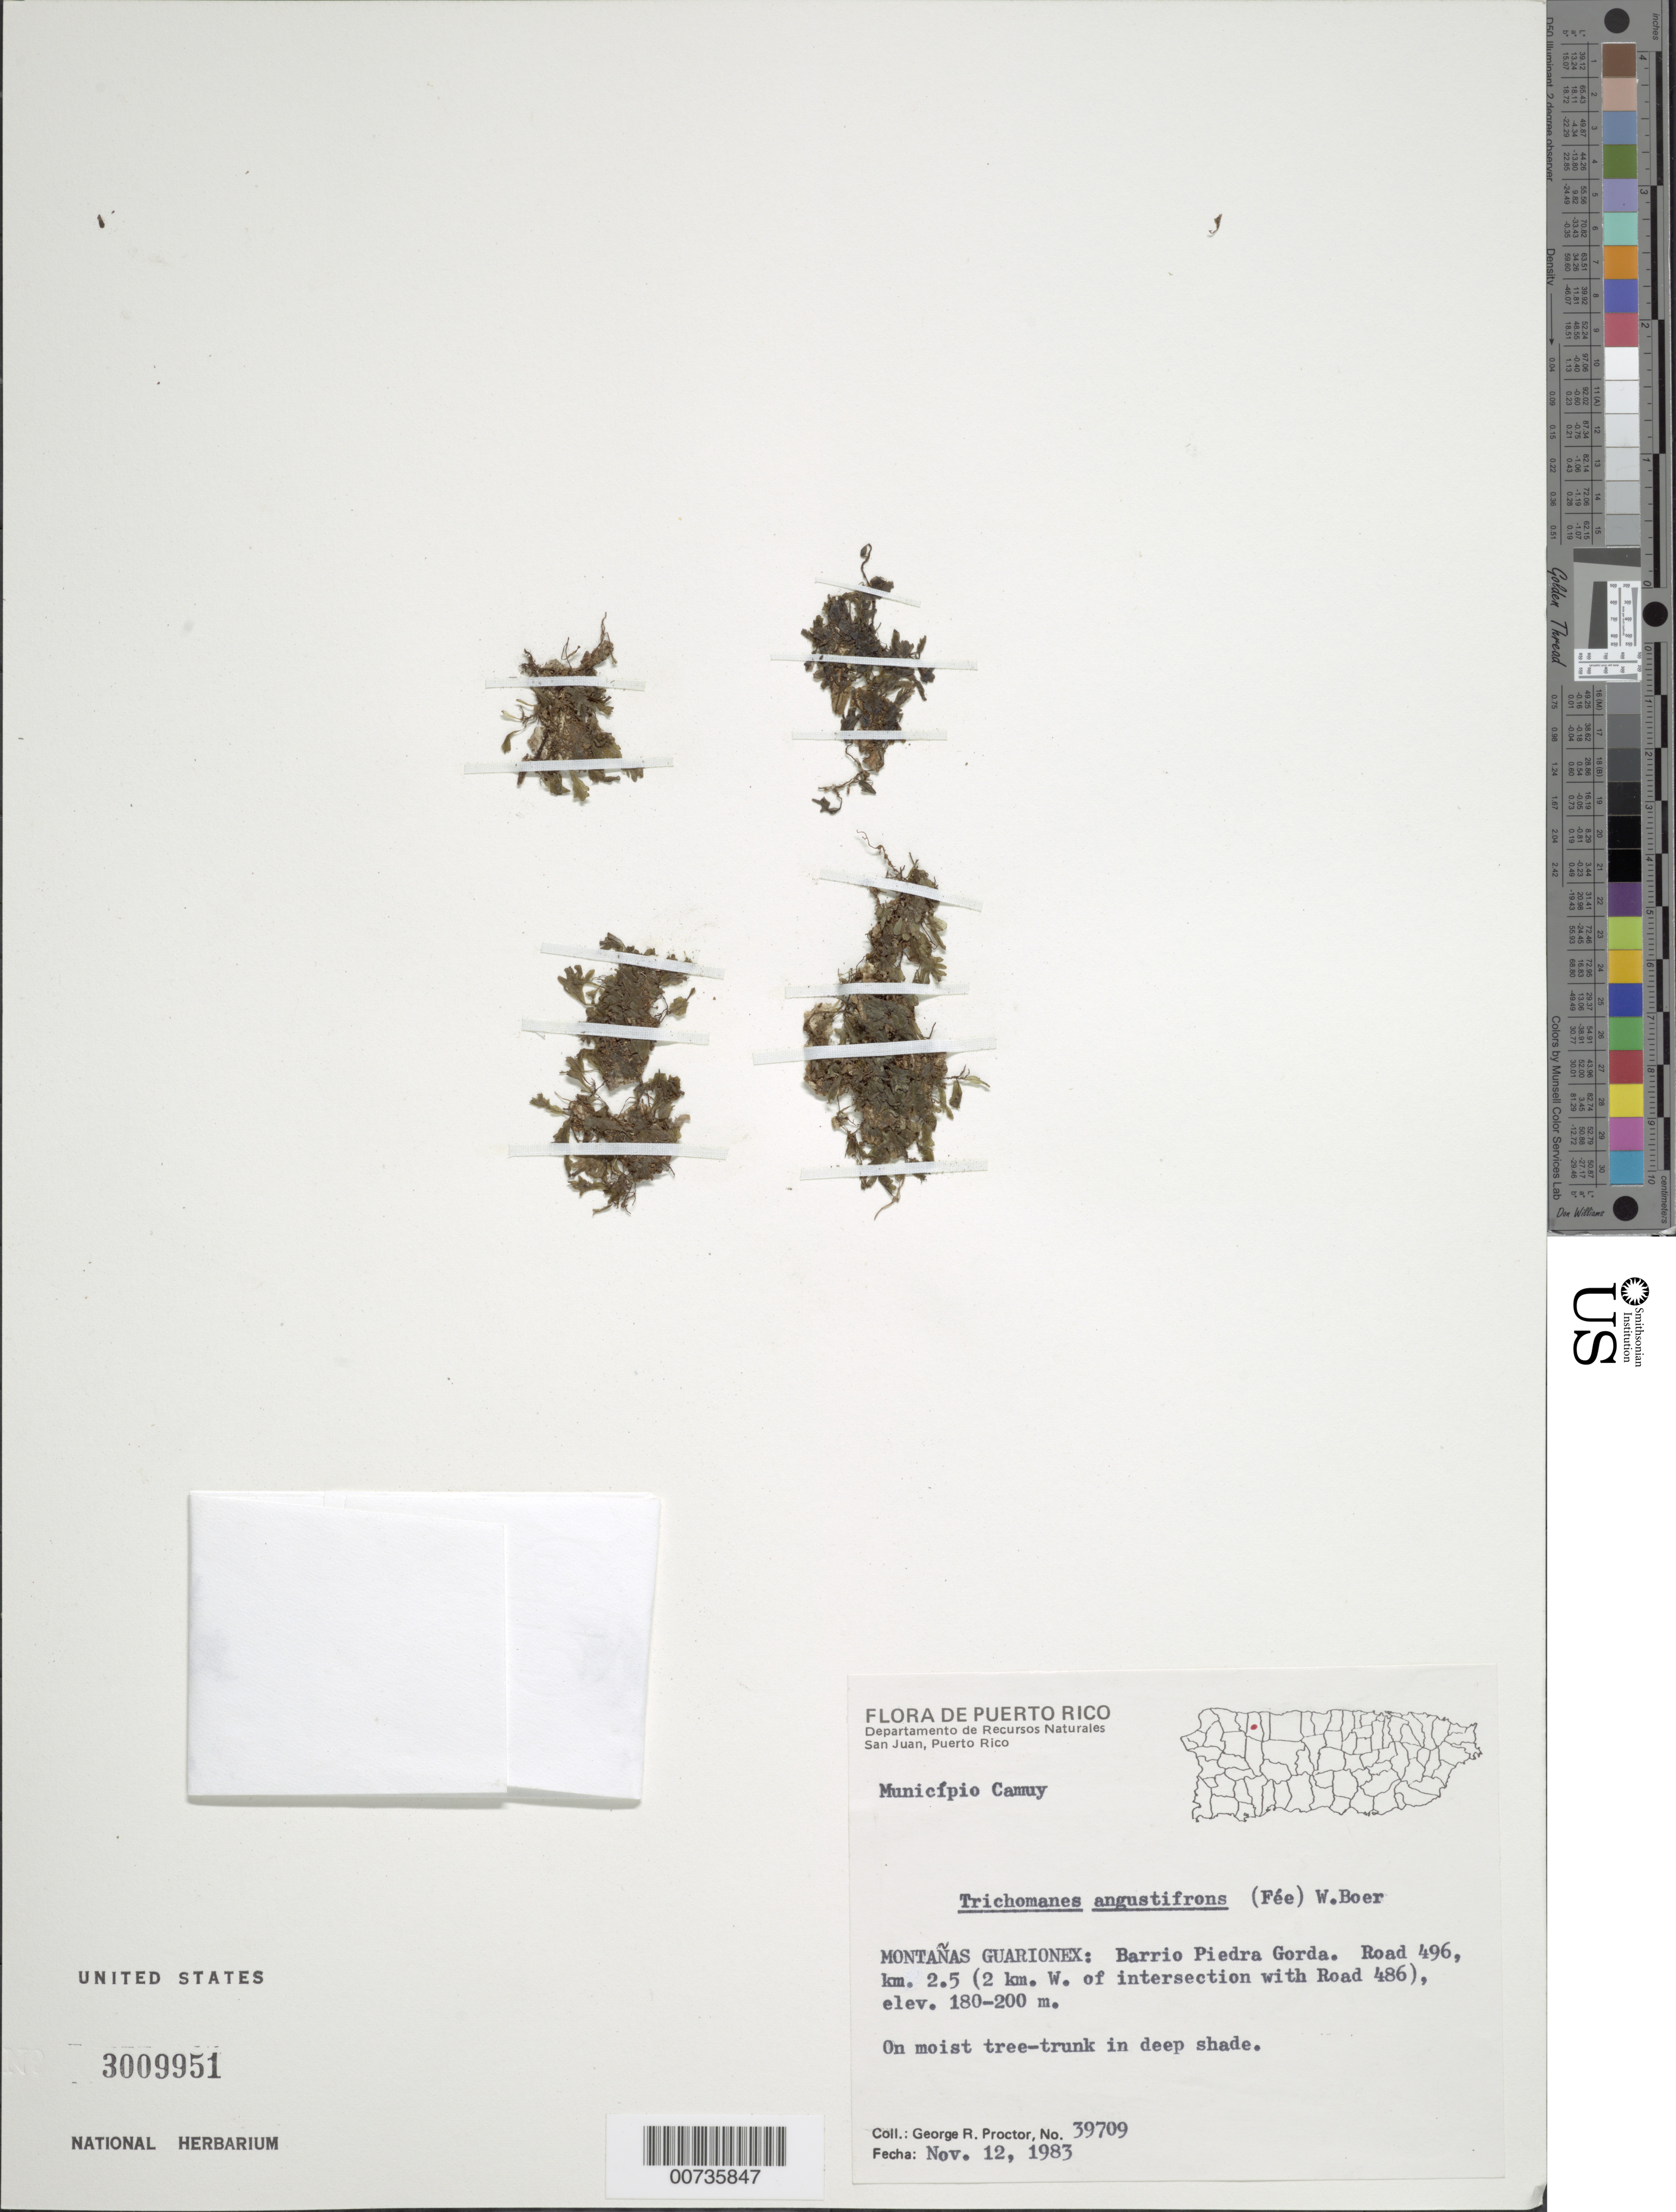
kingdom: Plantae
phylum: Tracheophyta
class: Polypodiopsida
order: Hymenophyllales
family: Hymenophyllaceae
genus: Didymoglossum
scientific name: Didymoglossum angustifrons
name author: Fée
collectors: G. R. Proctor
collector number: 39709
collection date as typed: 12 Nov 1983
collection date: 1983-11-12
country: Puerto Rico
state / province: Camuy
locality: Mun. Camuy, Montañas Guarionex: Barrio Piedra Gorda, Road 496, km 2.5 (2 km W of intersection w/Road 486)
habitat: On moist tree-trunk in deep shade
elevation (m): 180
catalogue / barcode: US 3009951